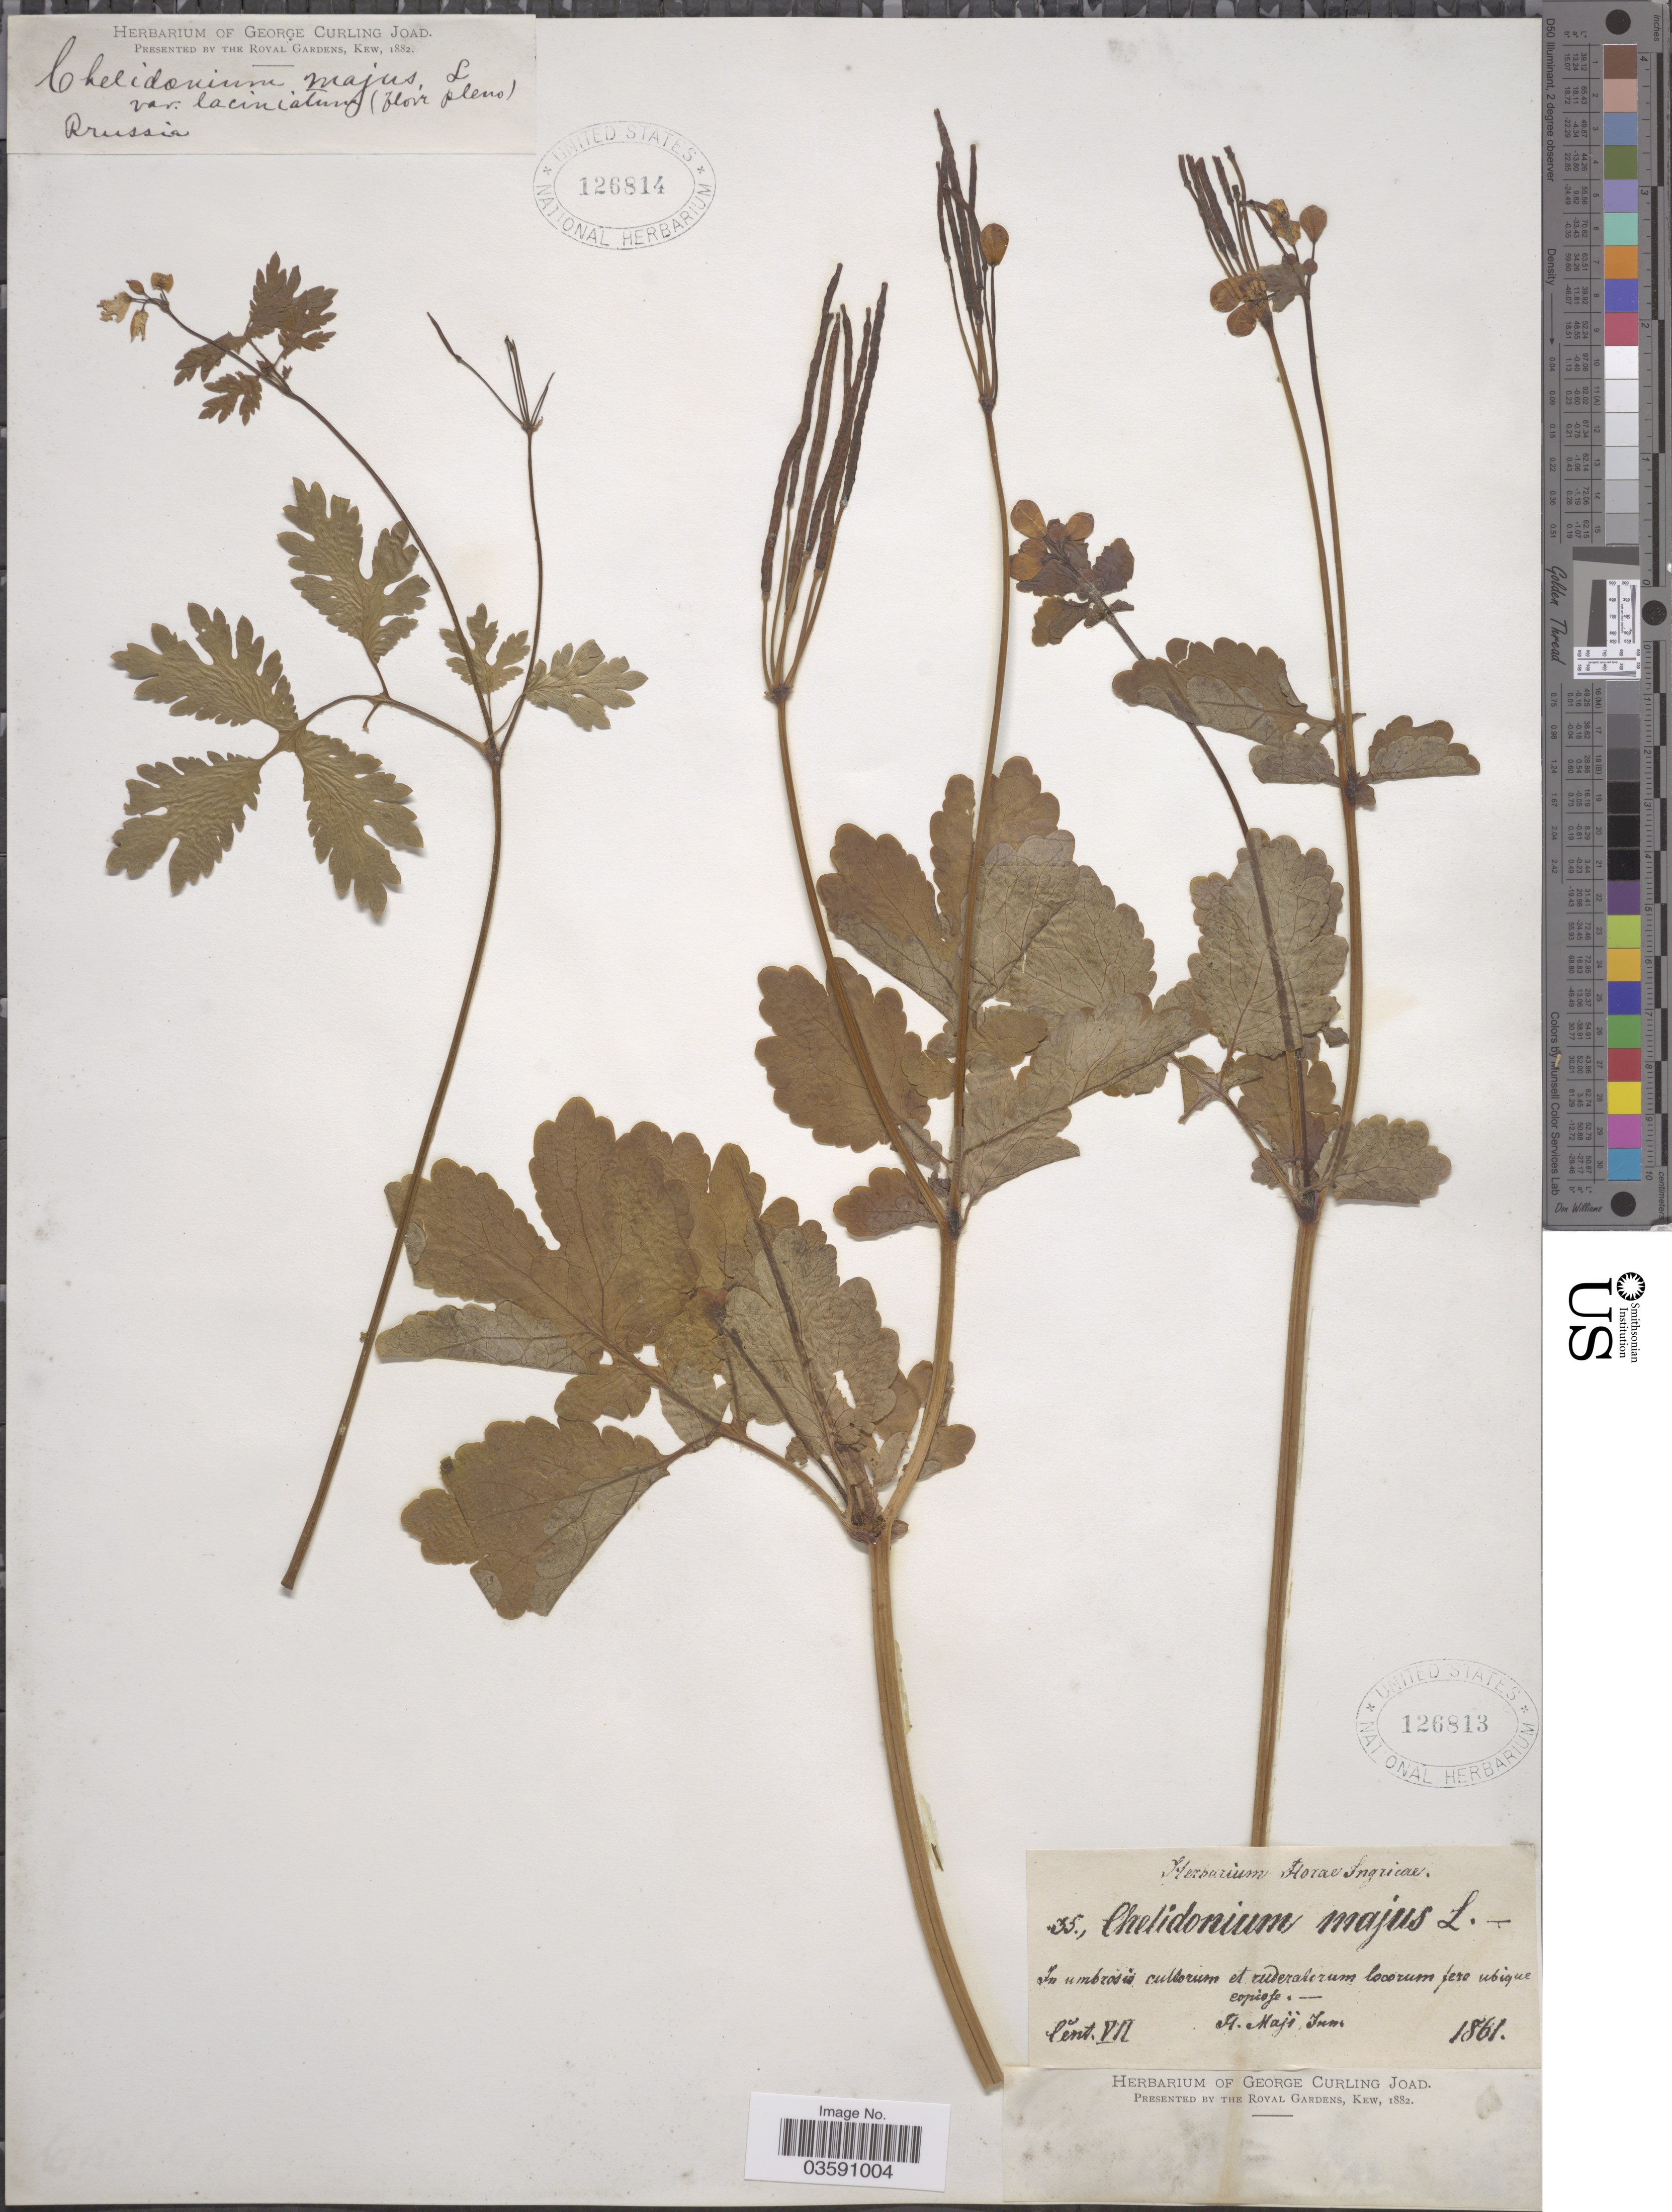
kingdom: Plantae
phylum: Tracheophyta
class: Magnoliopsida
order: Ranunculales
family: Papaveraceae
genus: Chelidonium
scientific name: Chelidonium majus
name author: L.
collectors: ex herb. George Curling Joad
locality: Prussia.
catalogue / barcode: US 126814